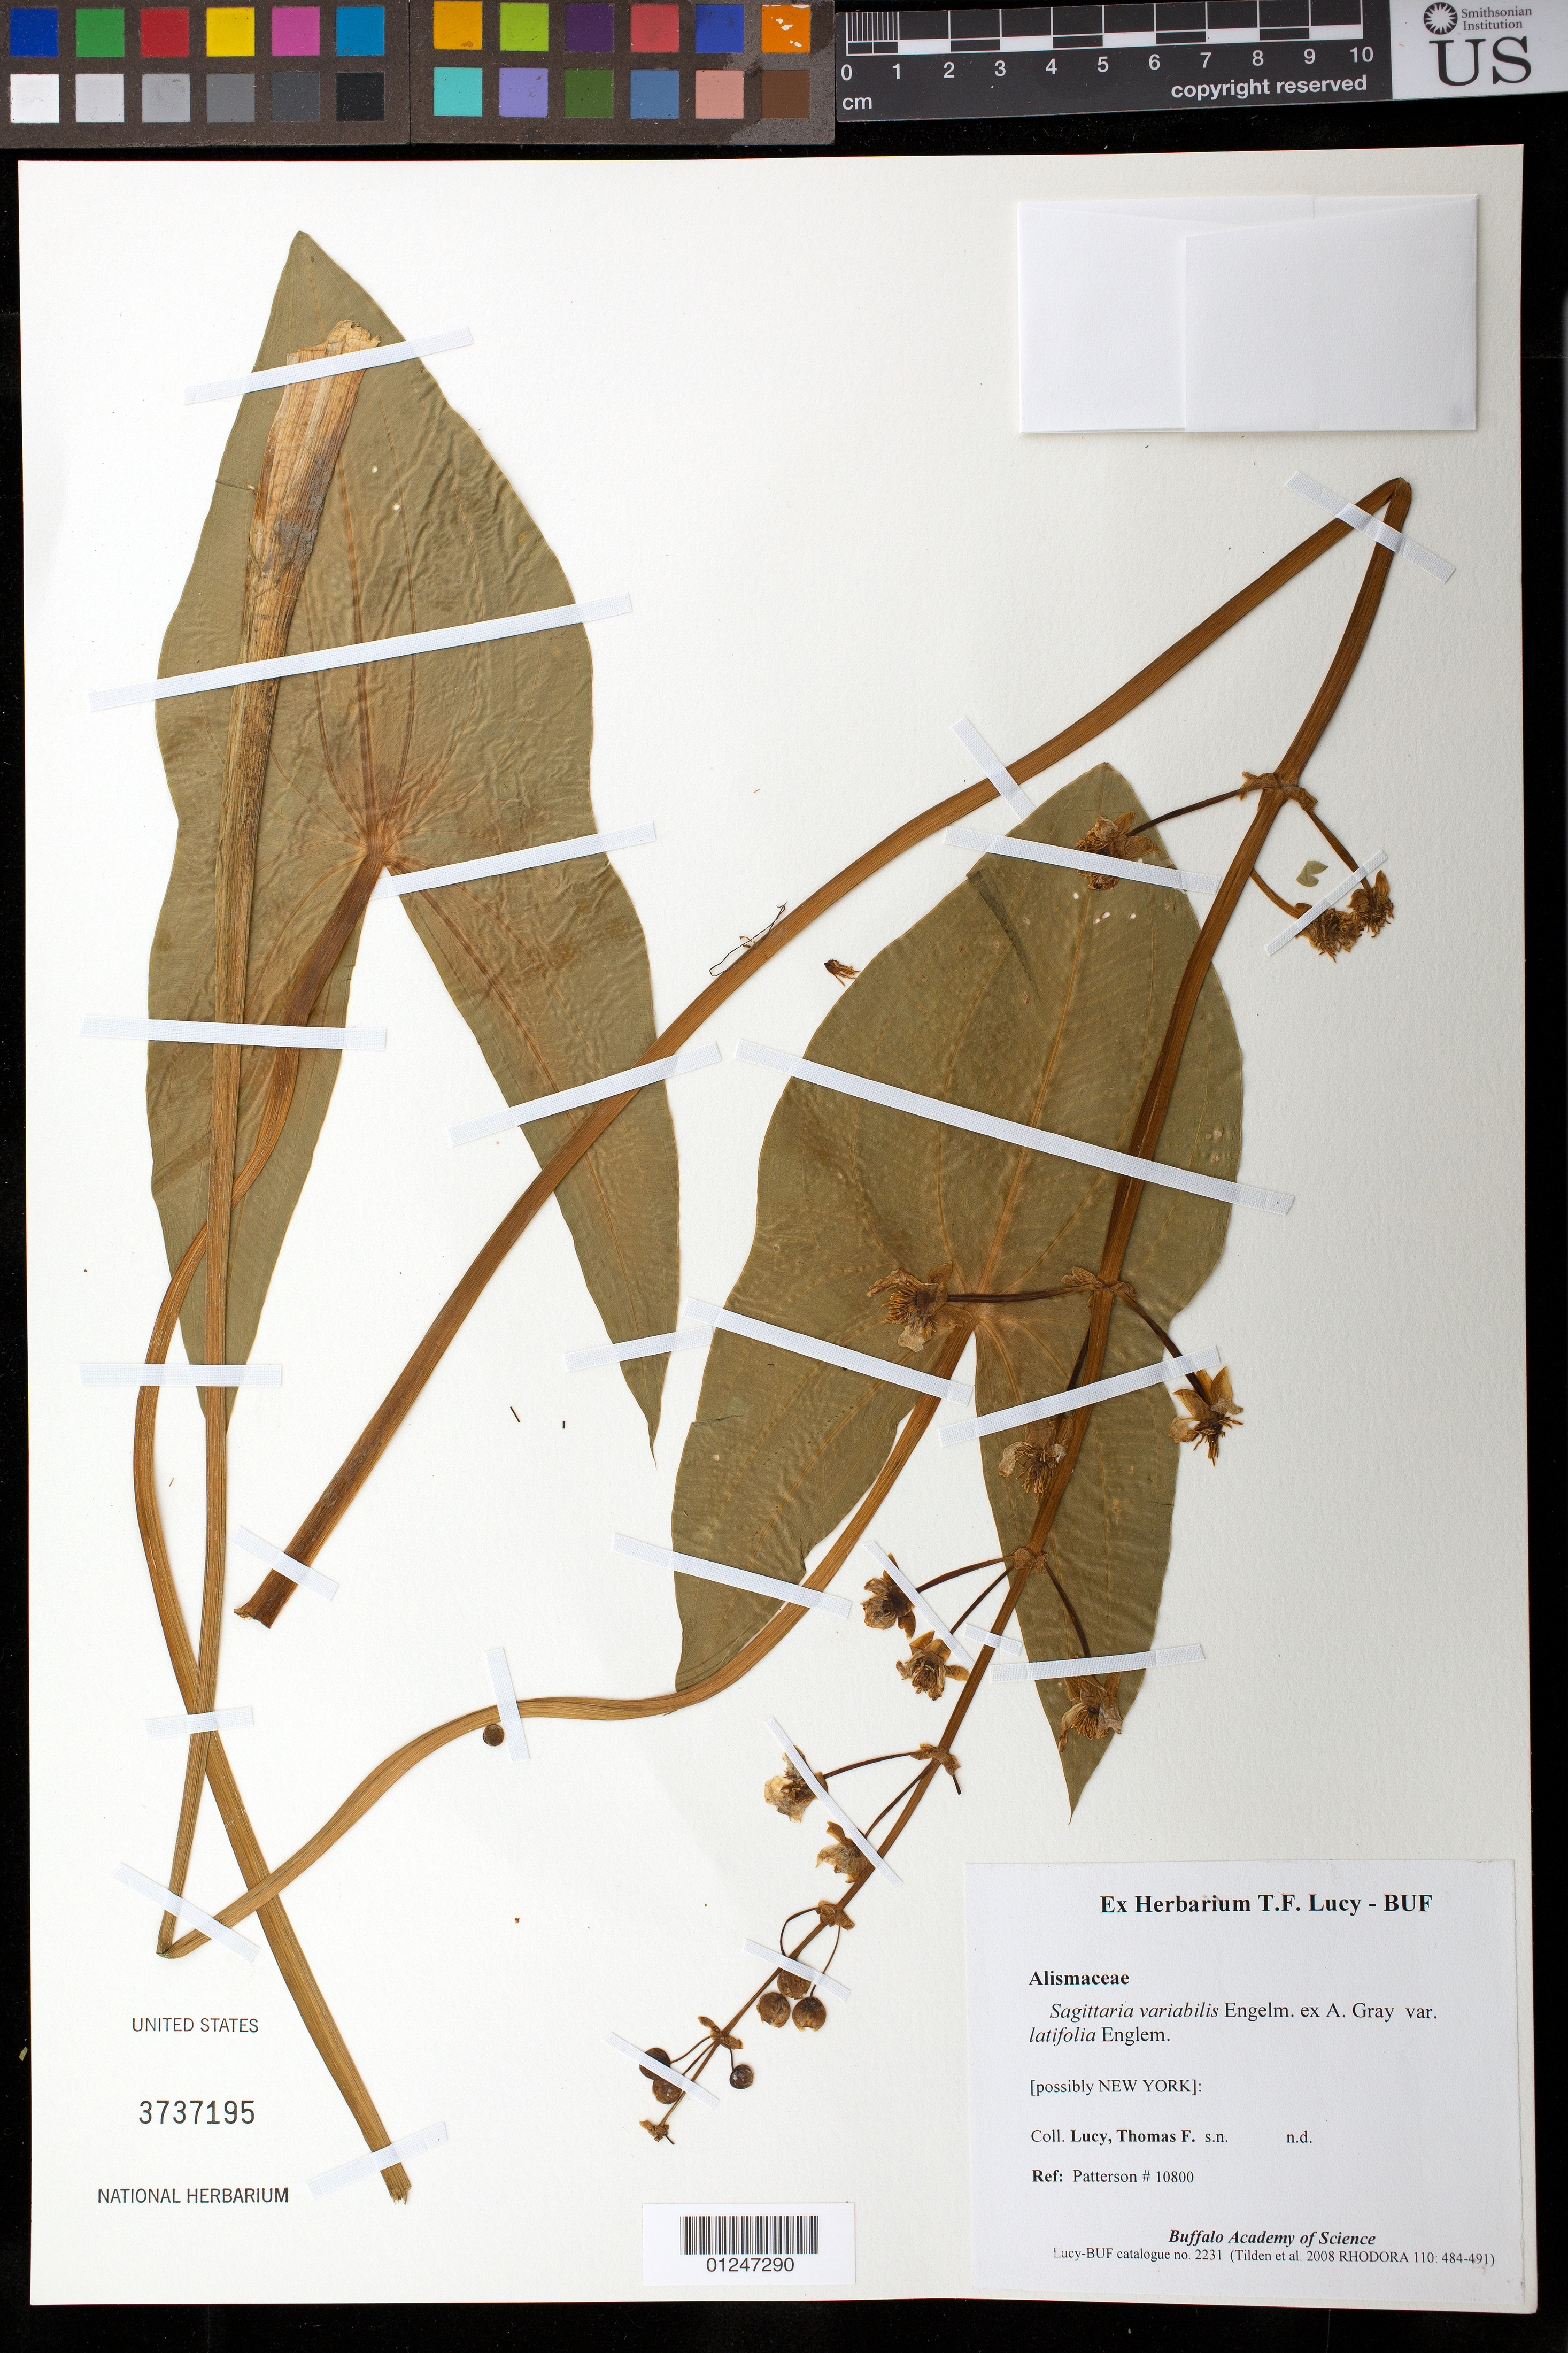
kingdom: Plantae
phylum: Tracheophyta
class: Liliopsida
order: Alismatales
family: Alismataceae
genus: Sagittaria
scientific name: Sagittaria variabilis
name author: Englem. ex A. Gray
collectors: T. Lucy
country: United States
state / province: New York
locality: Possible New York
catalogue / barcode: US 3737195